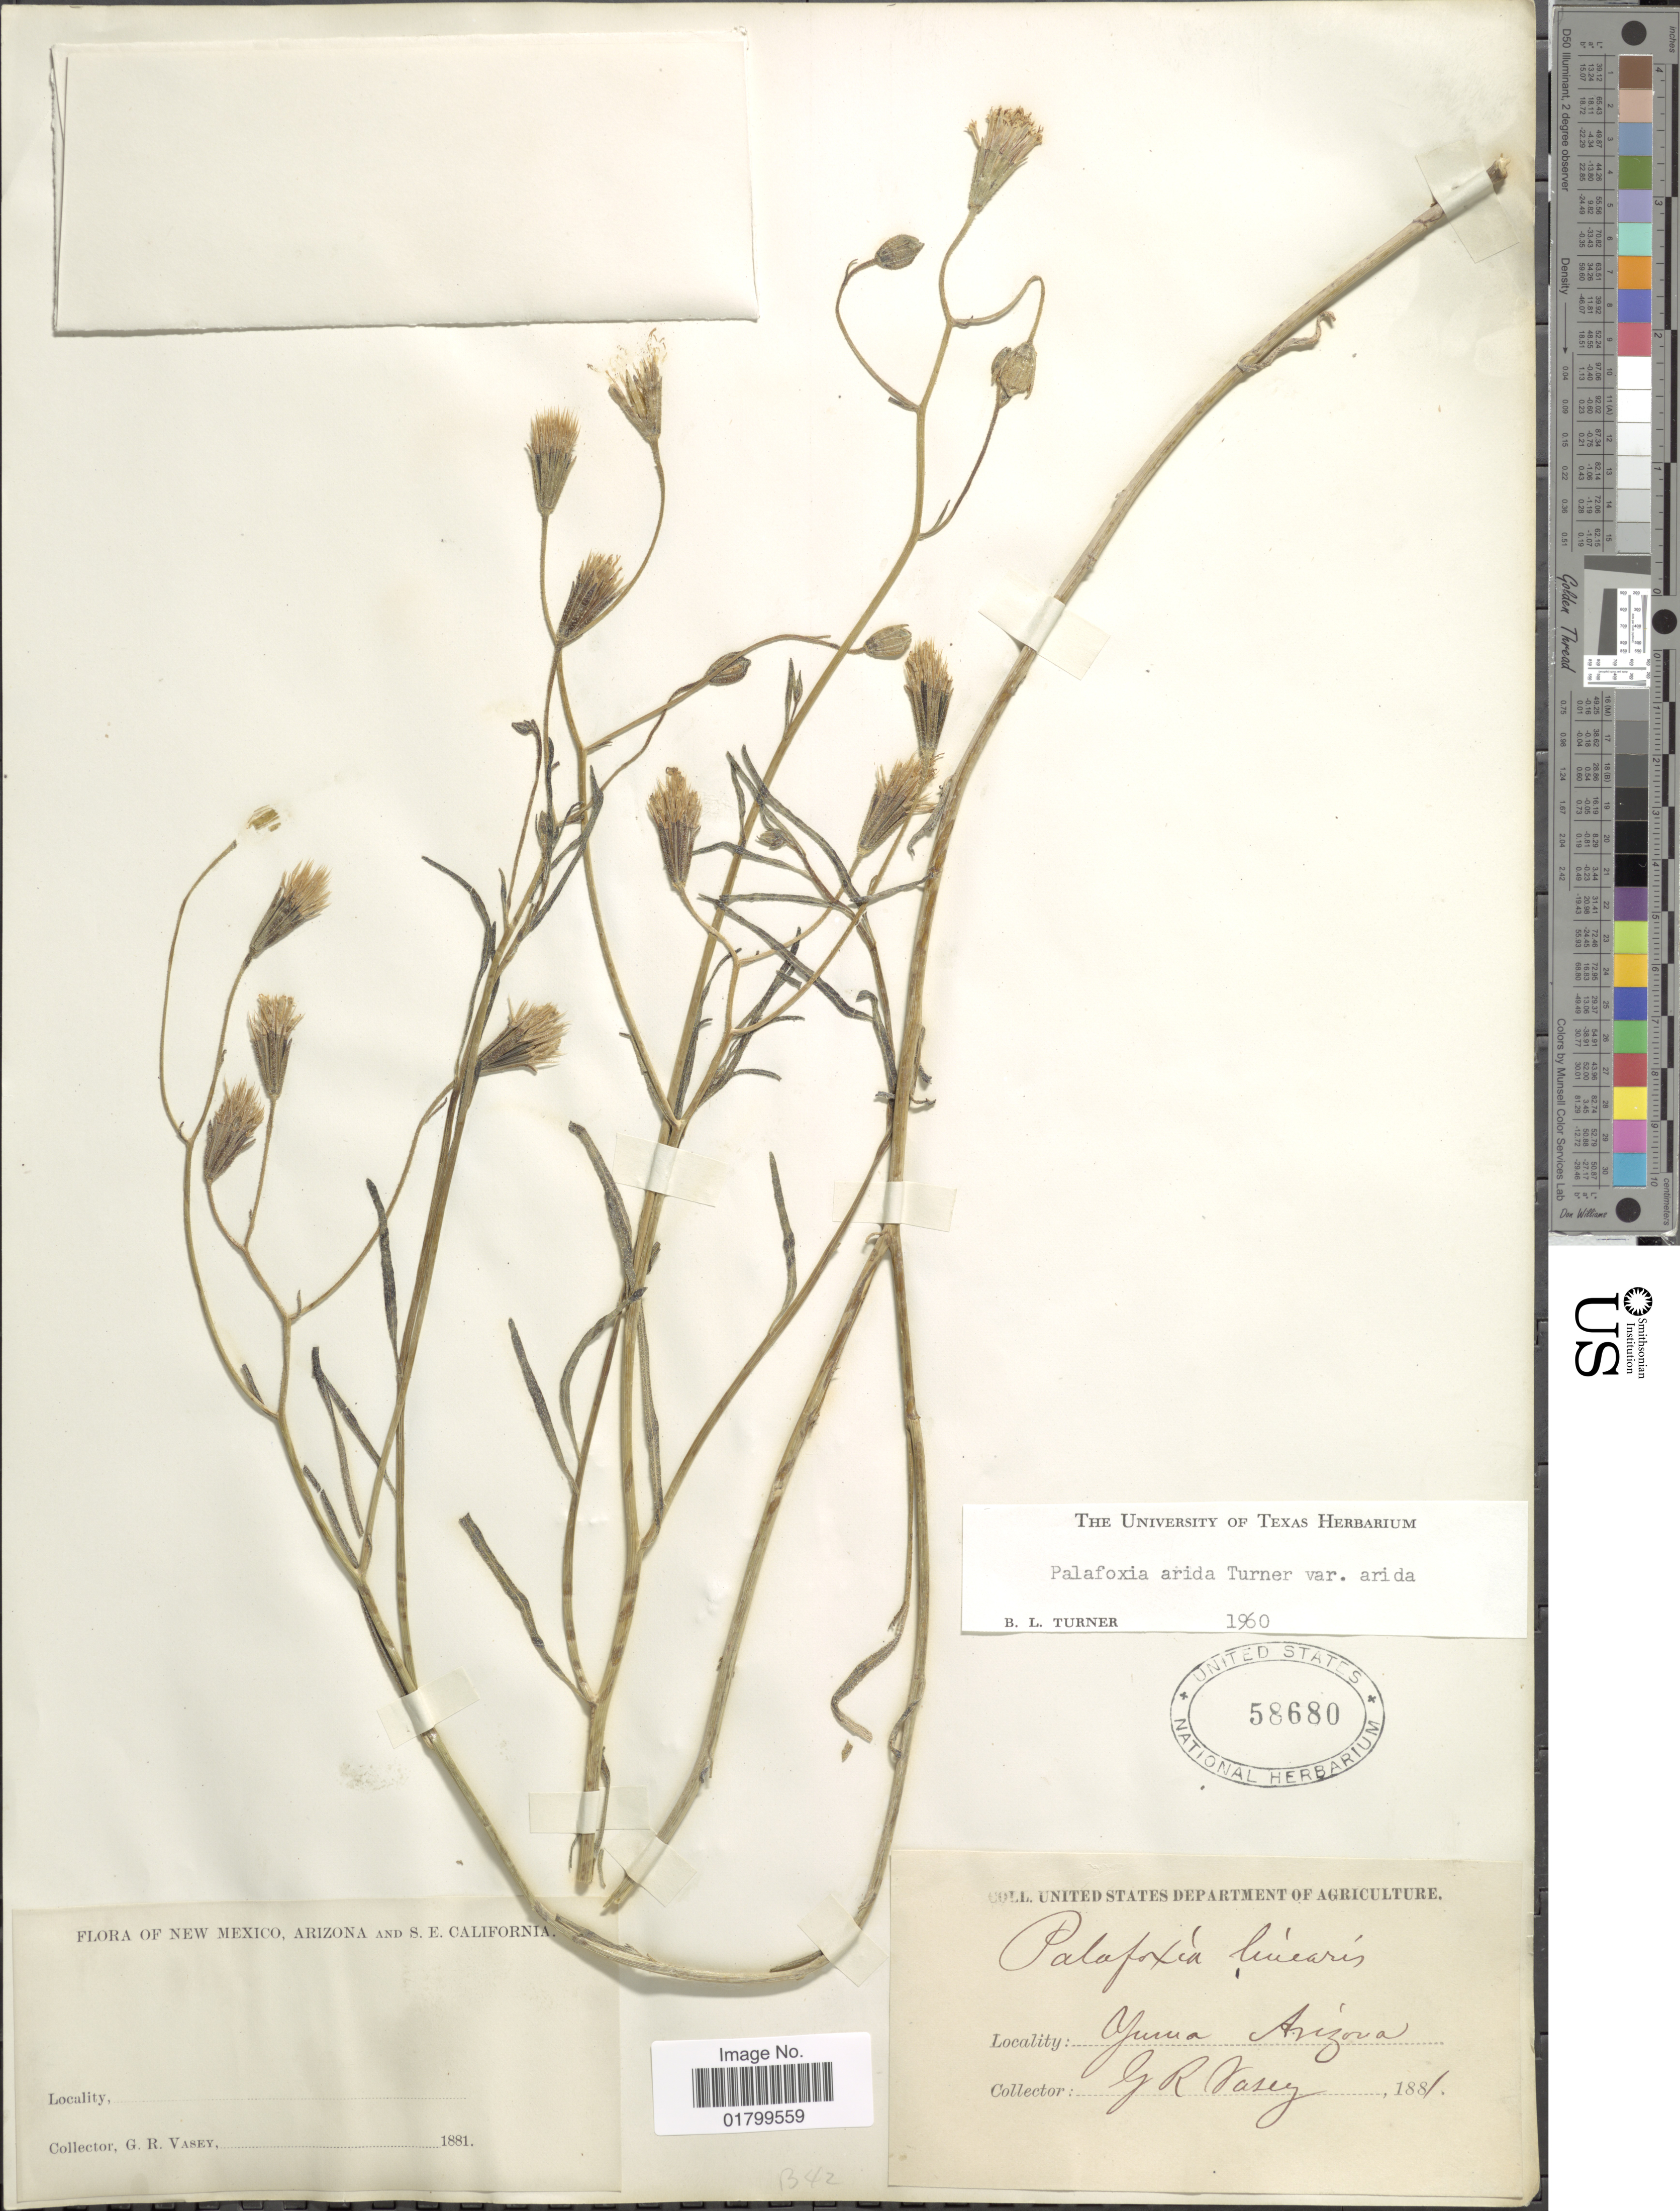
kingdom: Plantae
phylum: Tracheophyta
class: Magnoliopsida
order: Asterales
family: Asteraceae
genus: Palafoxia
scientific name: Palafoxia arida var. arida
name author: B.L. Turner & M.I. Morris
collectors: G. R. Vasey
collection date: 1881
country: United States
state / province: Arizona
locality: Yuma, Arizona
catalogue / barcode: US 58680